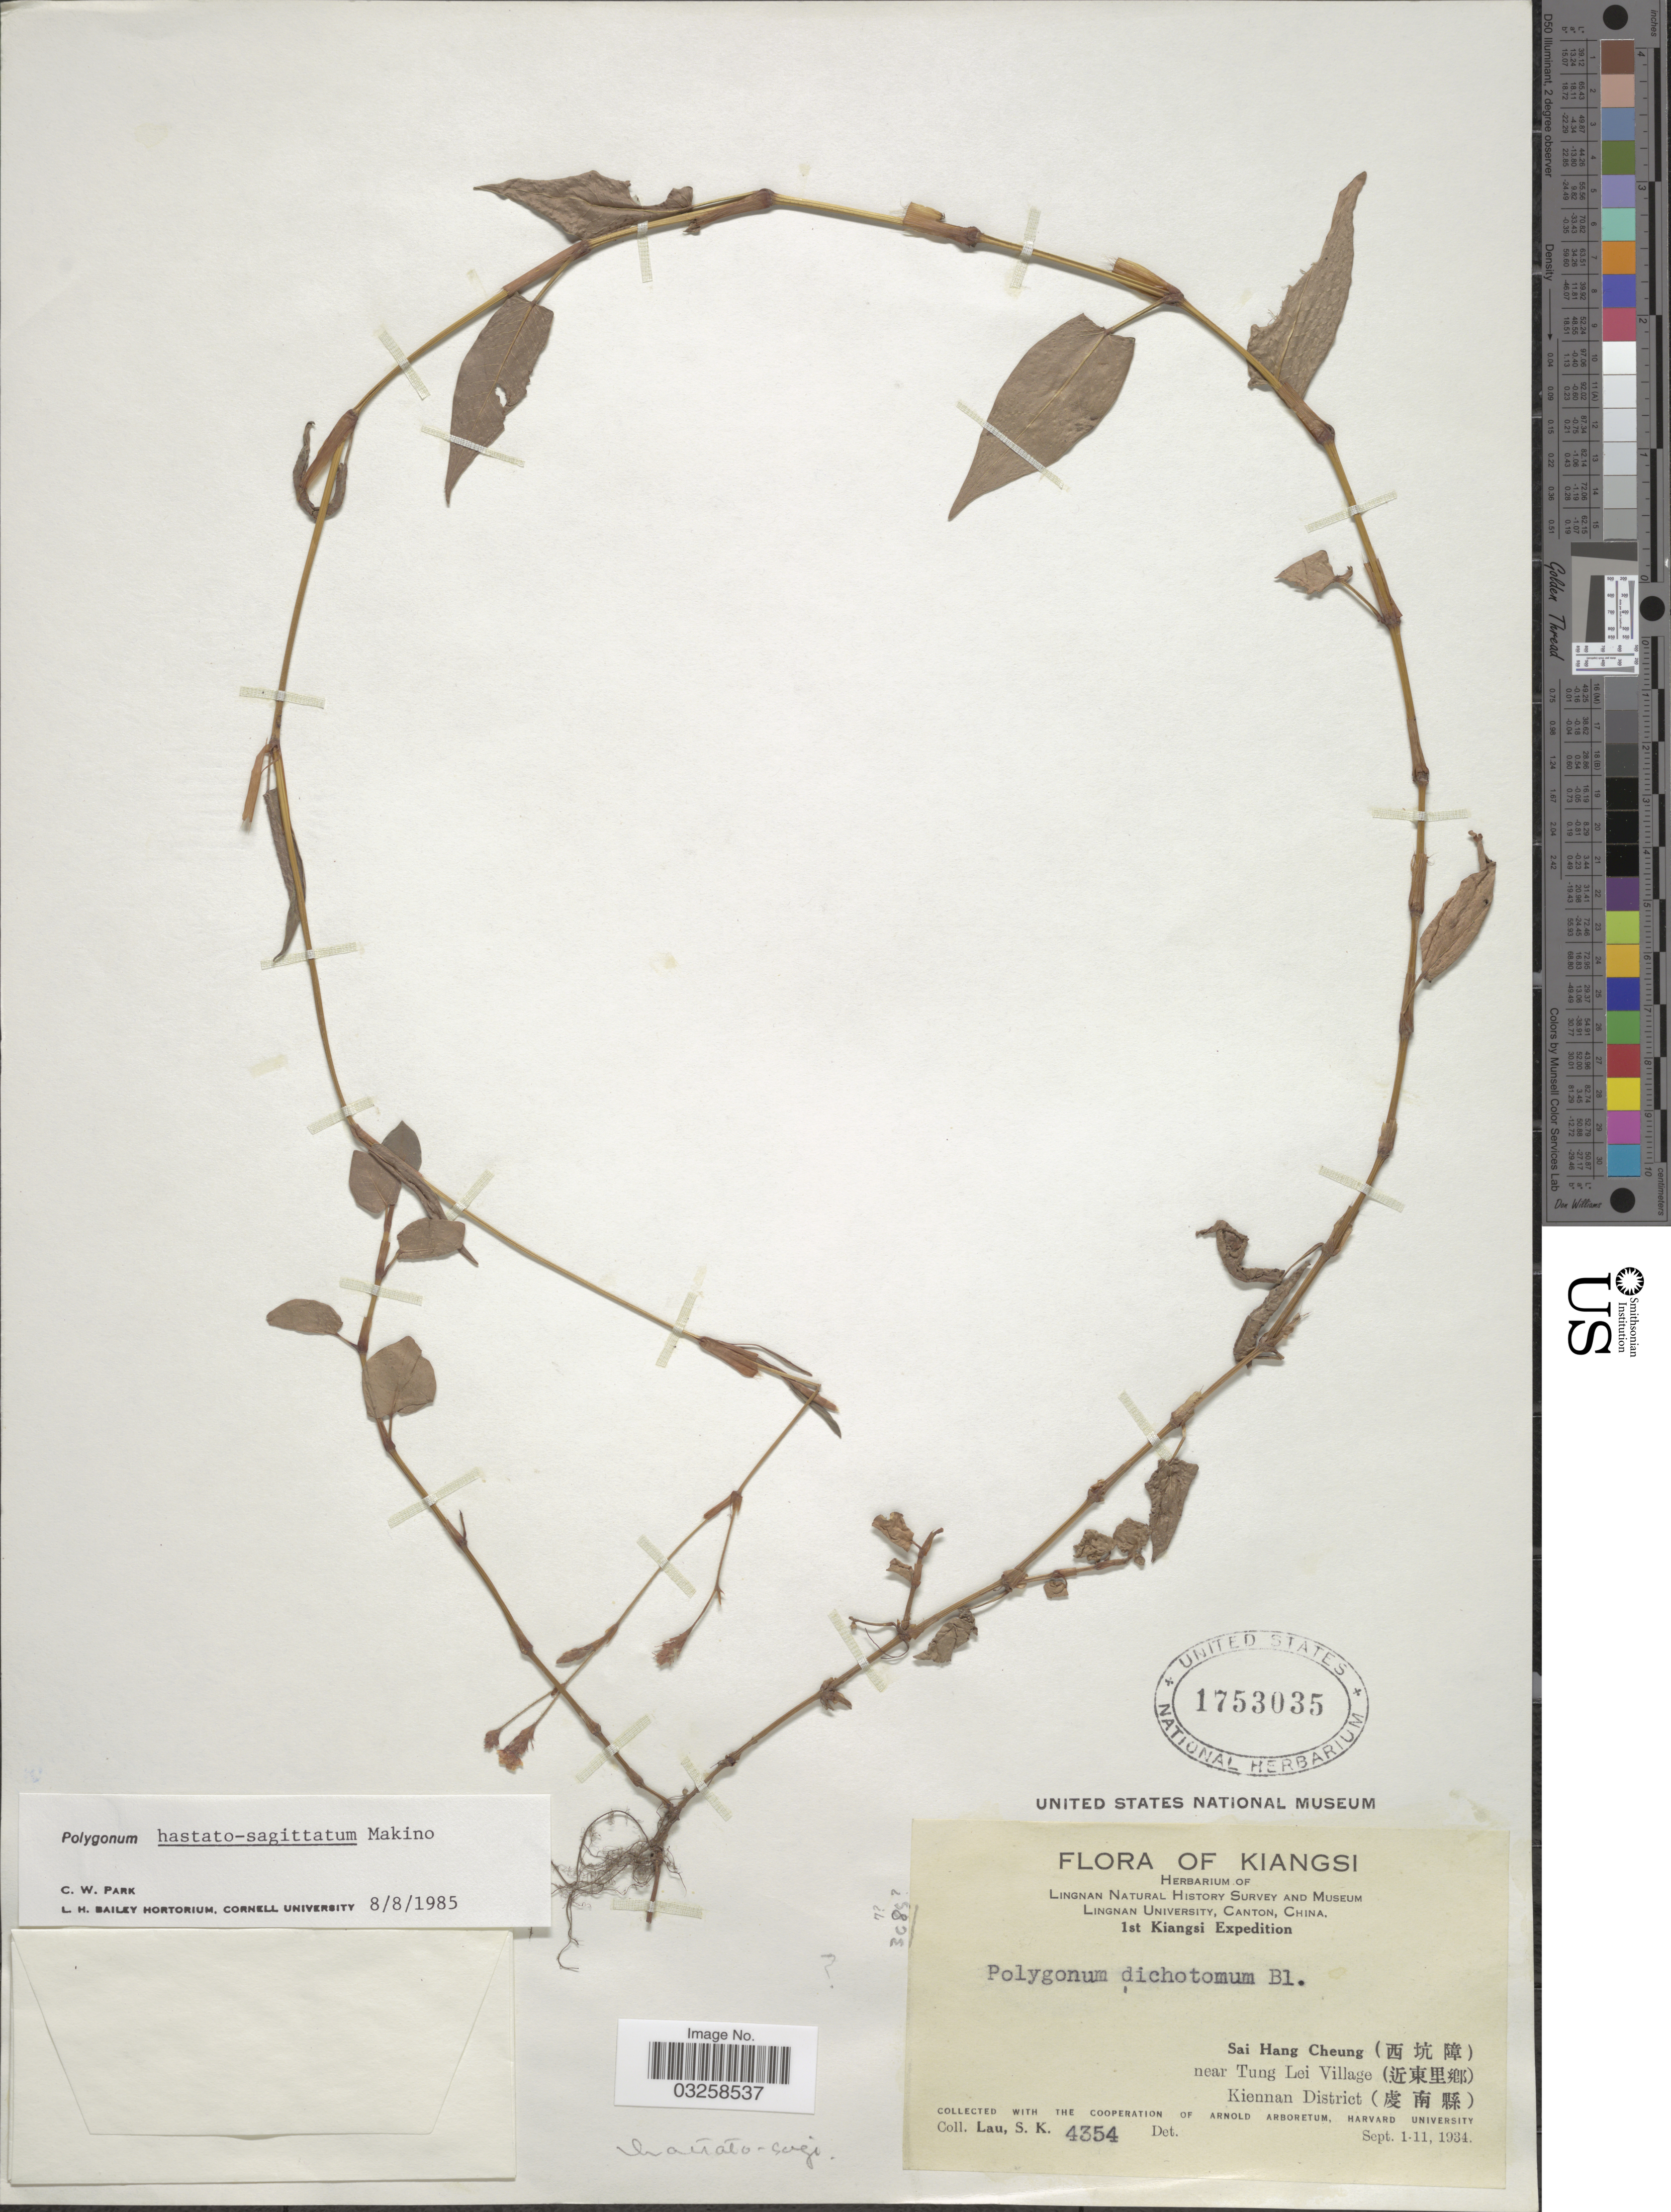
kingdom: Plantae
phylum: Tracheophyta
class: Magnoliopsida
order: Caryophyllales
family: Polygonaceae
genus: Polygonum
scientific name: Polygonum hastatosagittatum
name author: Makino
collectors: S. K. Lau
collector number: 4354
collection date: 1934-09-01/1934-09-11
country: China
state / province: Jiangxi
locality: Kiangsi. Sai Hang Cheung (X) near Tung Lei Village (X). Kiennan District (X).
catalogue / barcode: US 1753035